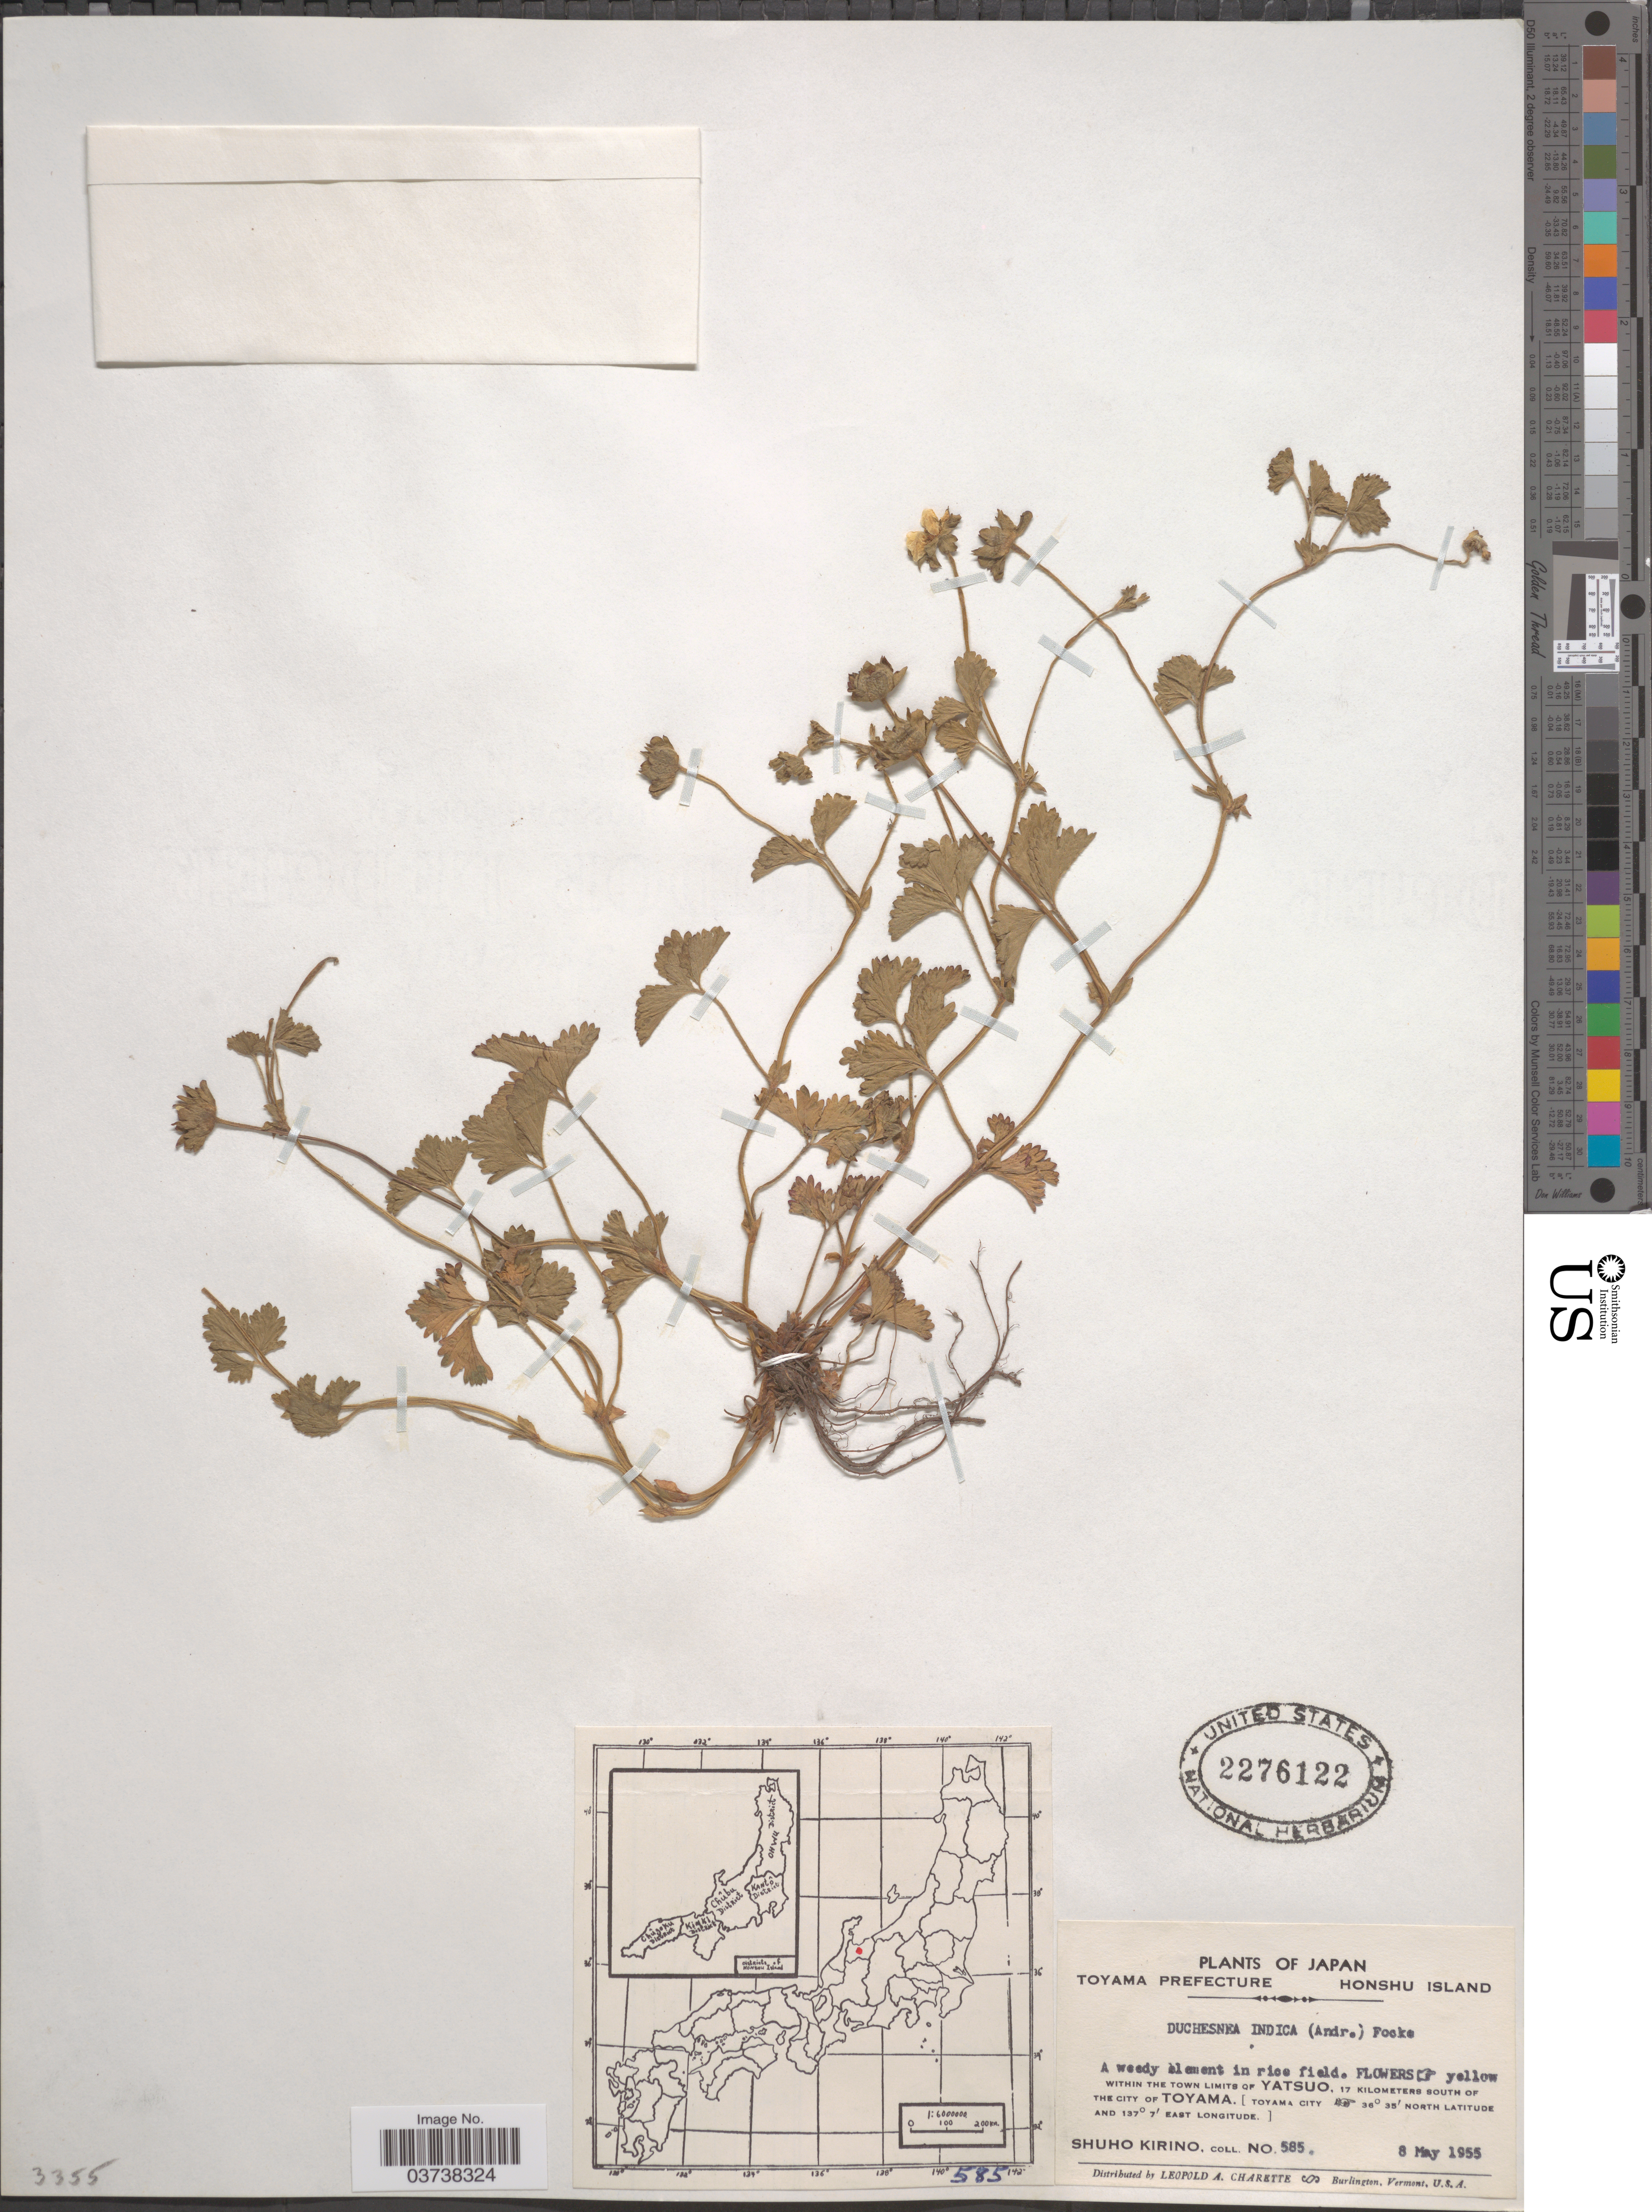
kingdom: Plantae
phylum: Tracheophyta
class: Magnoliopsida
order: Rosales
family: Rosaceae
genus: Potentilla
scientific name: Potentilla indica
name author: (Andrews) Th. Wolf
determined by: Strong, Mark T., (BOT), Smithsonian Institution - National Museum of Natural History (UNITED STATES)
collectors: S. Kirino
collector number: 585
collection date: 1955-05-08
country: Japan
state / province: Toyama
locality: Toyama Prefecture. Honshu Island. Within the town limits of Yatsuo, 17 kilometers South of the City of Toyama. [Toyama City].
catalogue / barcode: US 2276122